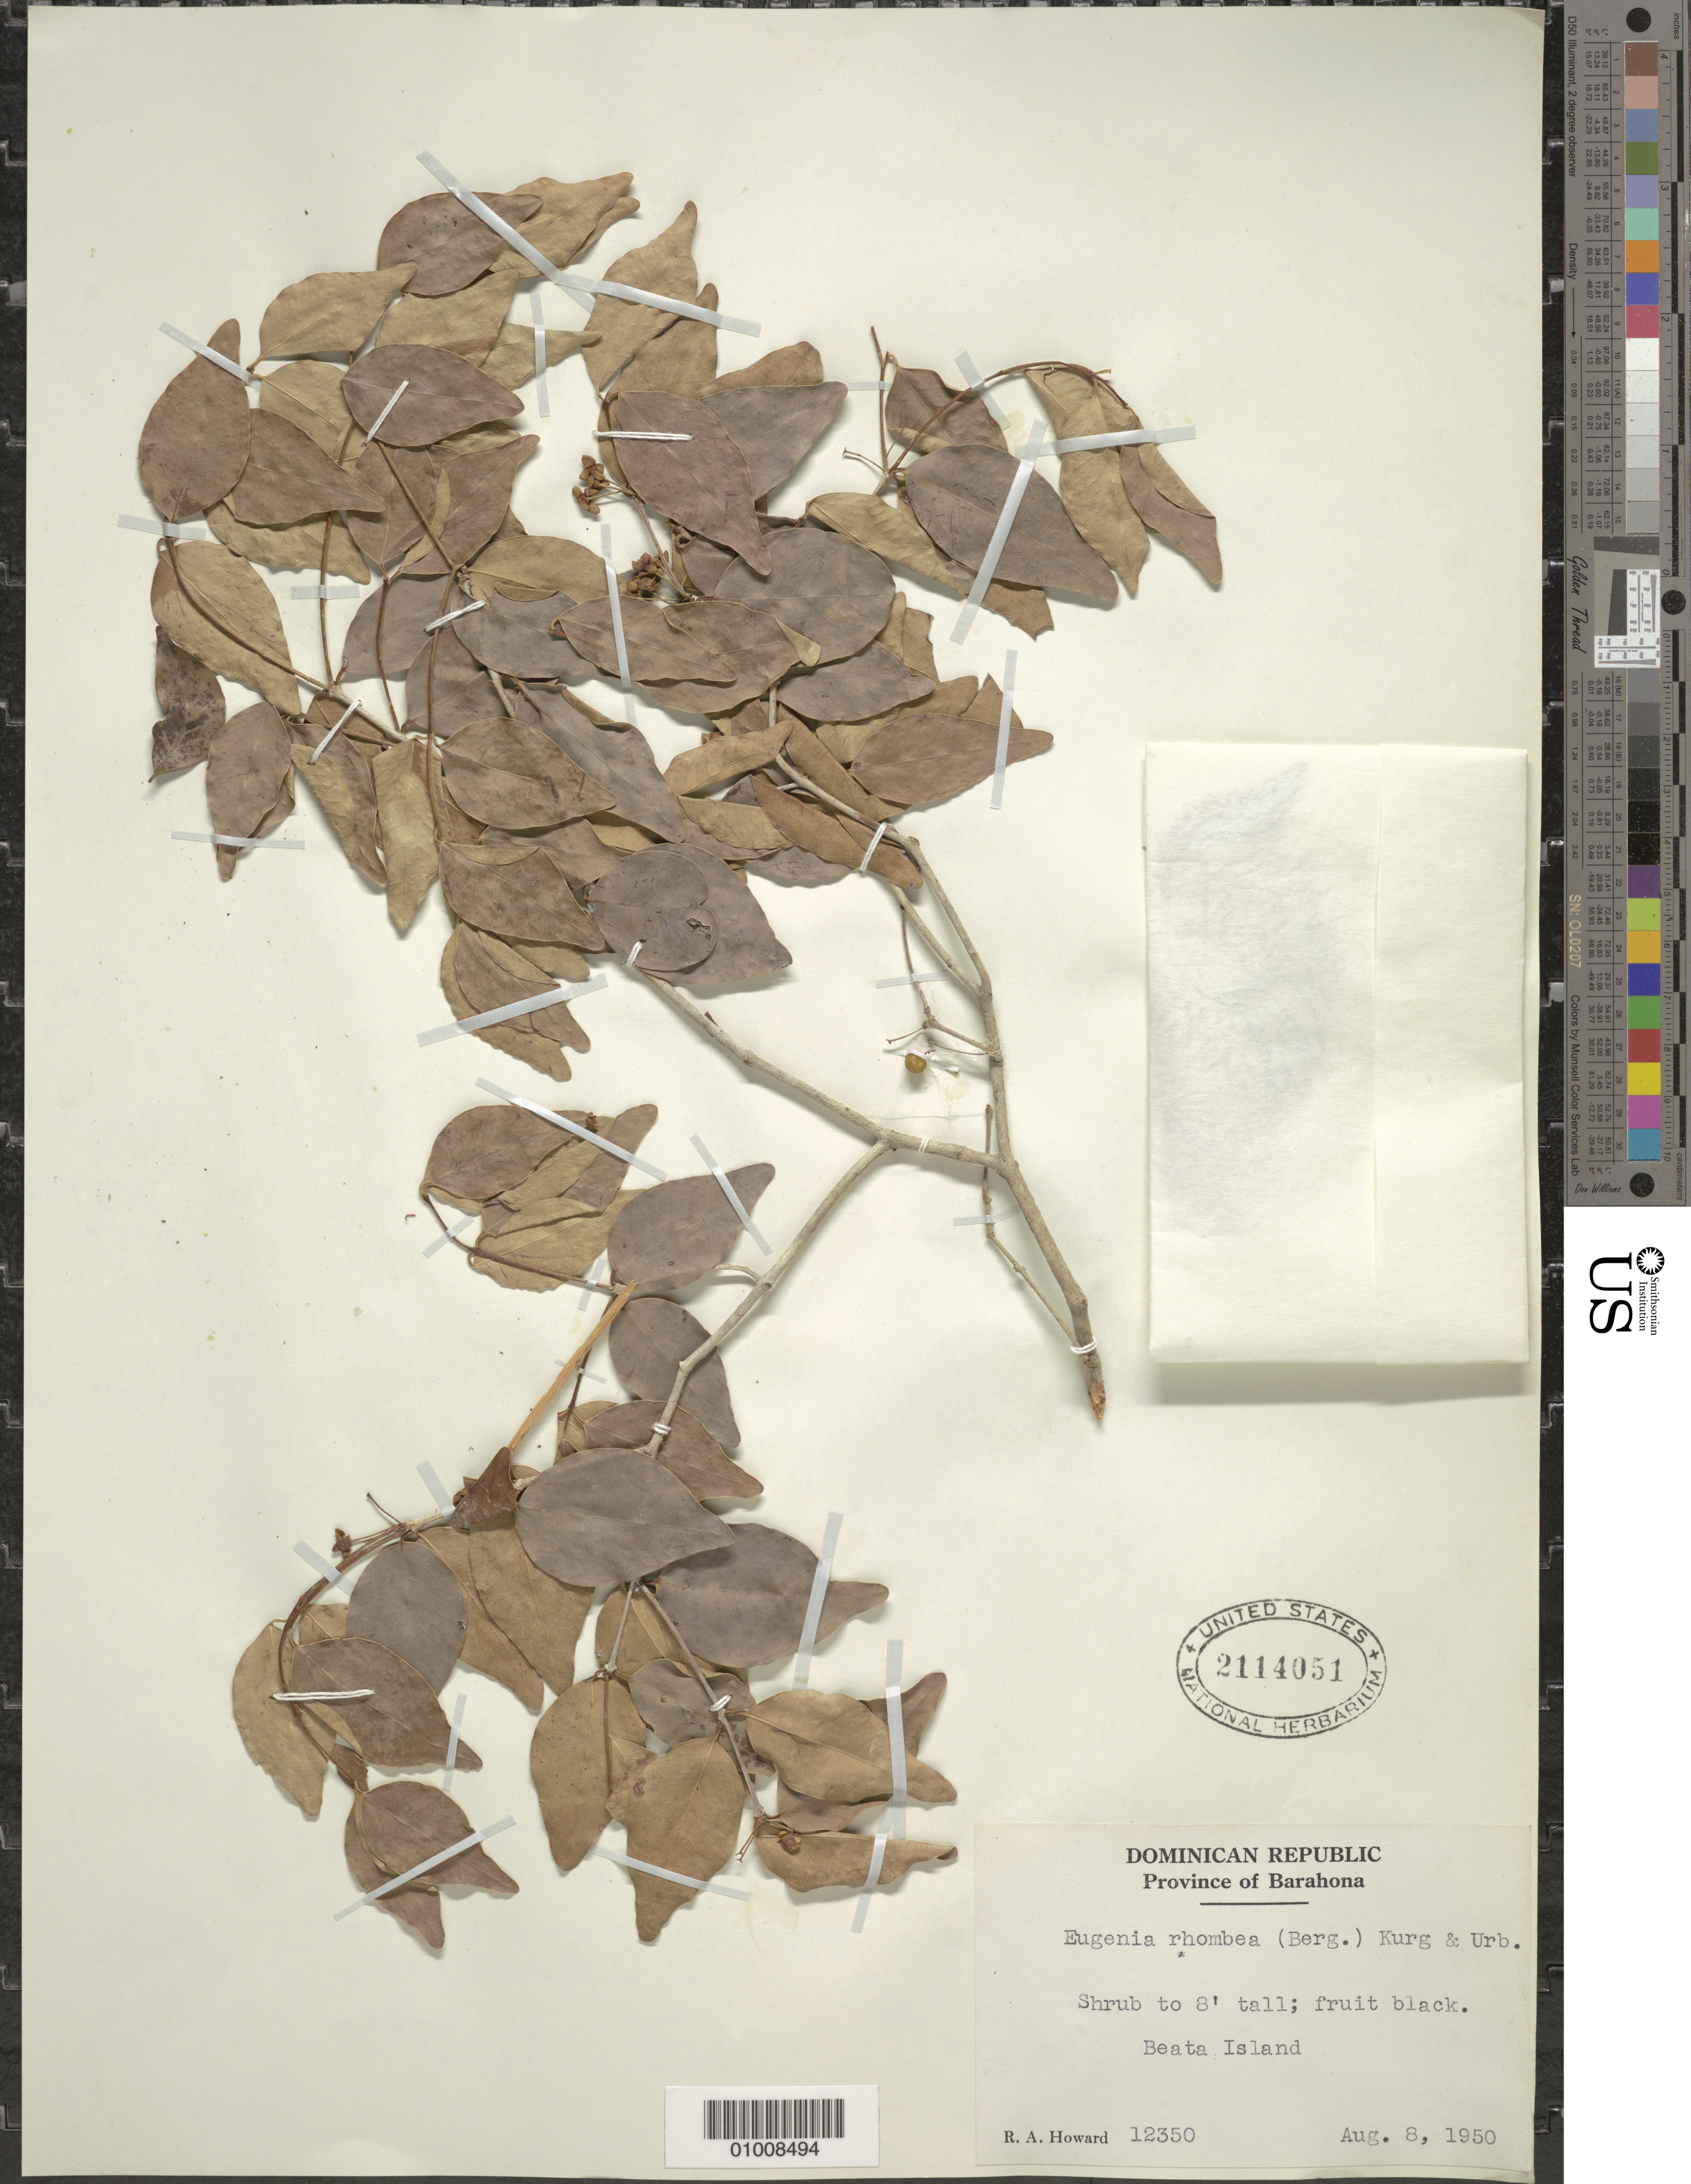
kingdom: Plantae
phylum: Tracheophyta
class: Magnoliopsida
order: Myrtales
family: Myrtaceae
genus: Eugenia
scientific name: Eugenia rhombea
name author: (O. Berg) Krug & Urb.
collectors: R. A. Howard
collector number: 12350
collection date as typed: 08 Aug 1950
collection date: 1950-08-08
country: Dominican Republic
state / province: Barahona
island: Hispaniola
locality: Beata Island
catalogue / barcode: US 2114051